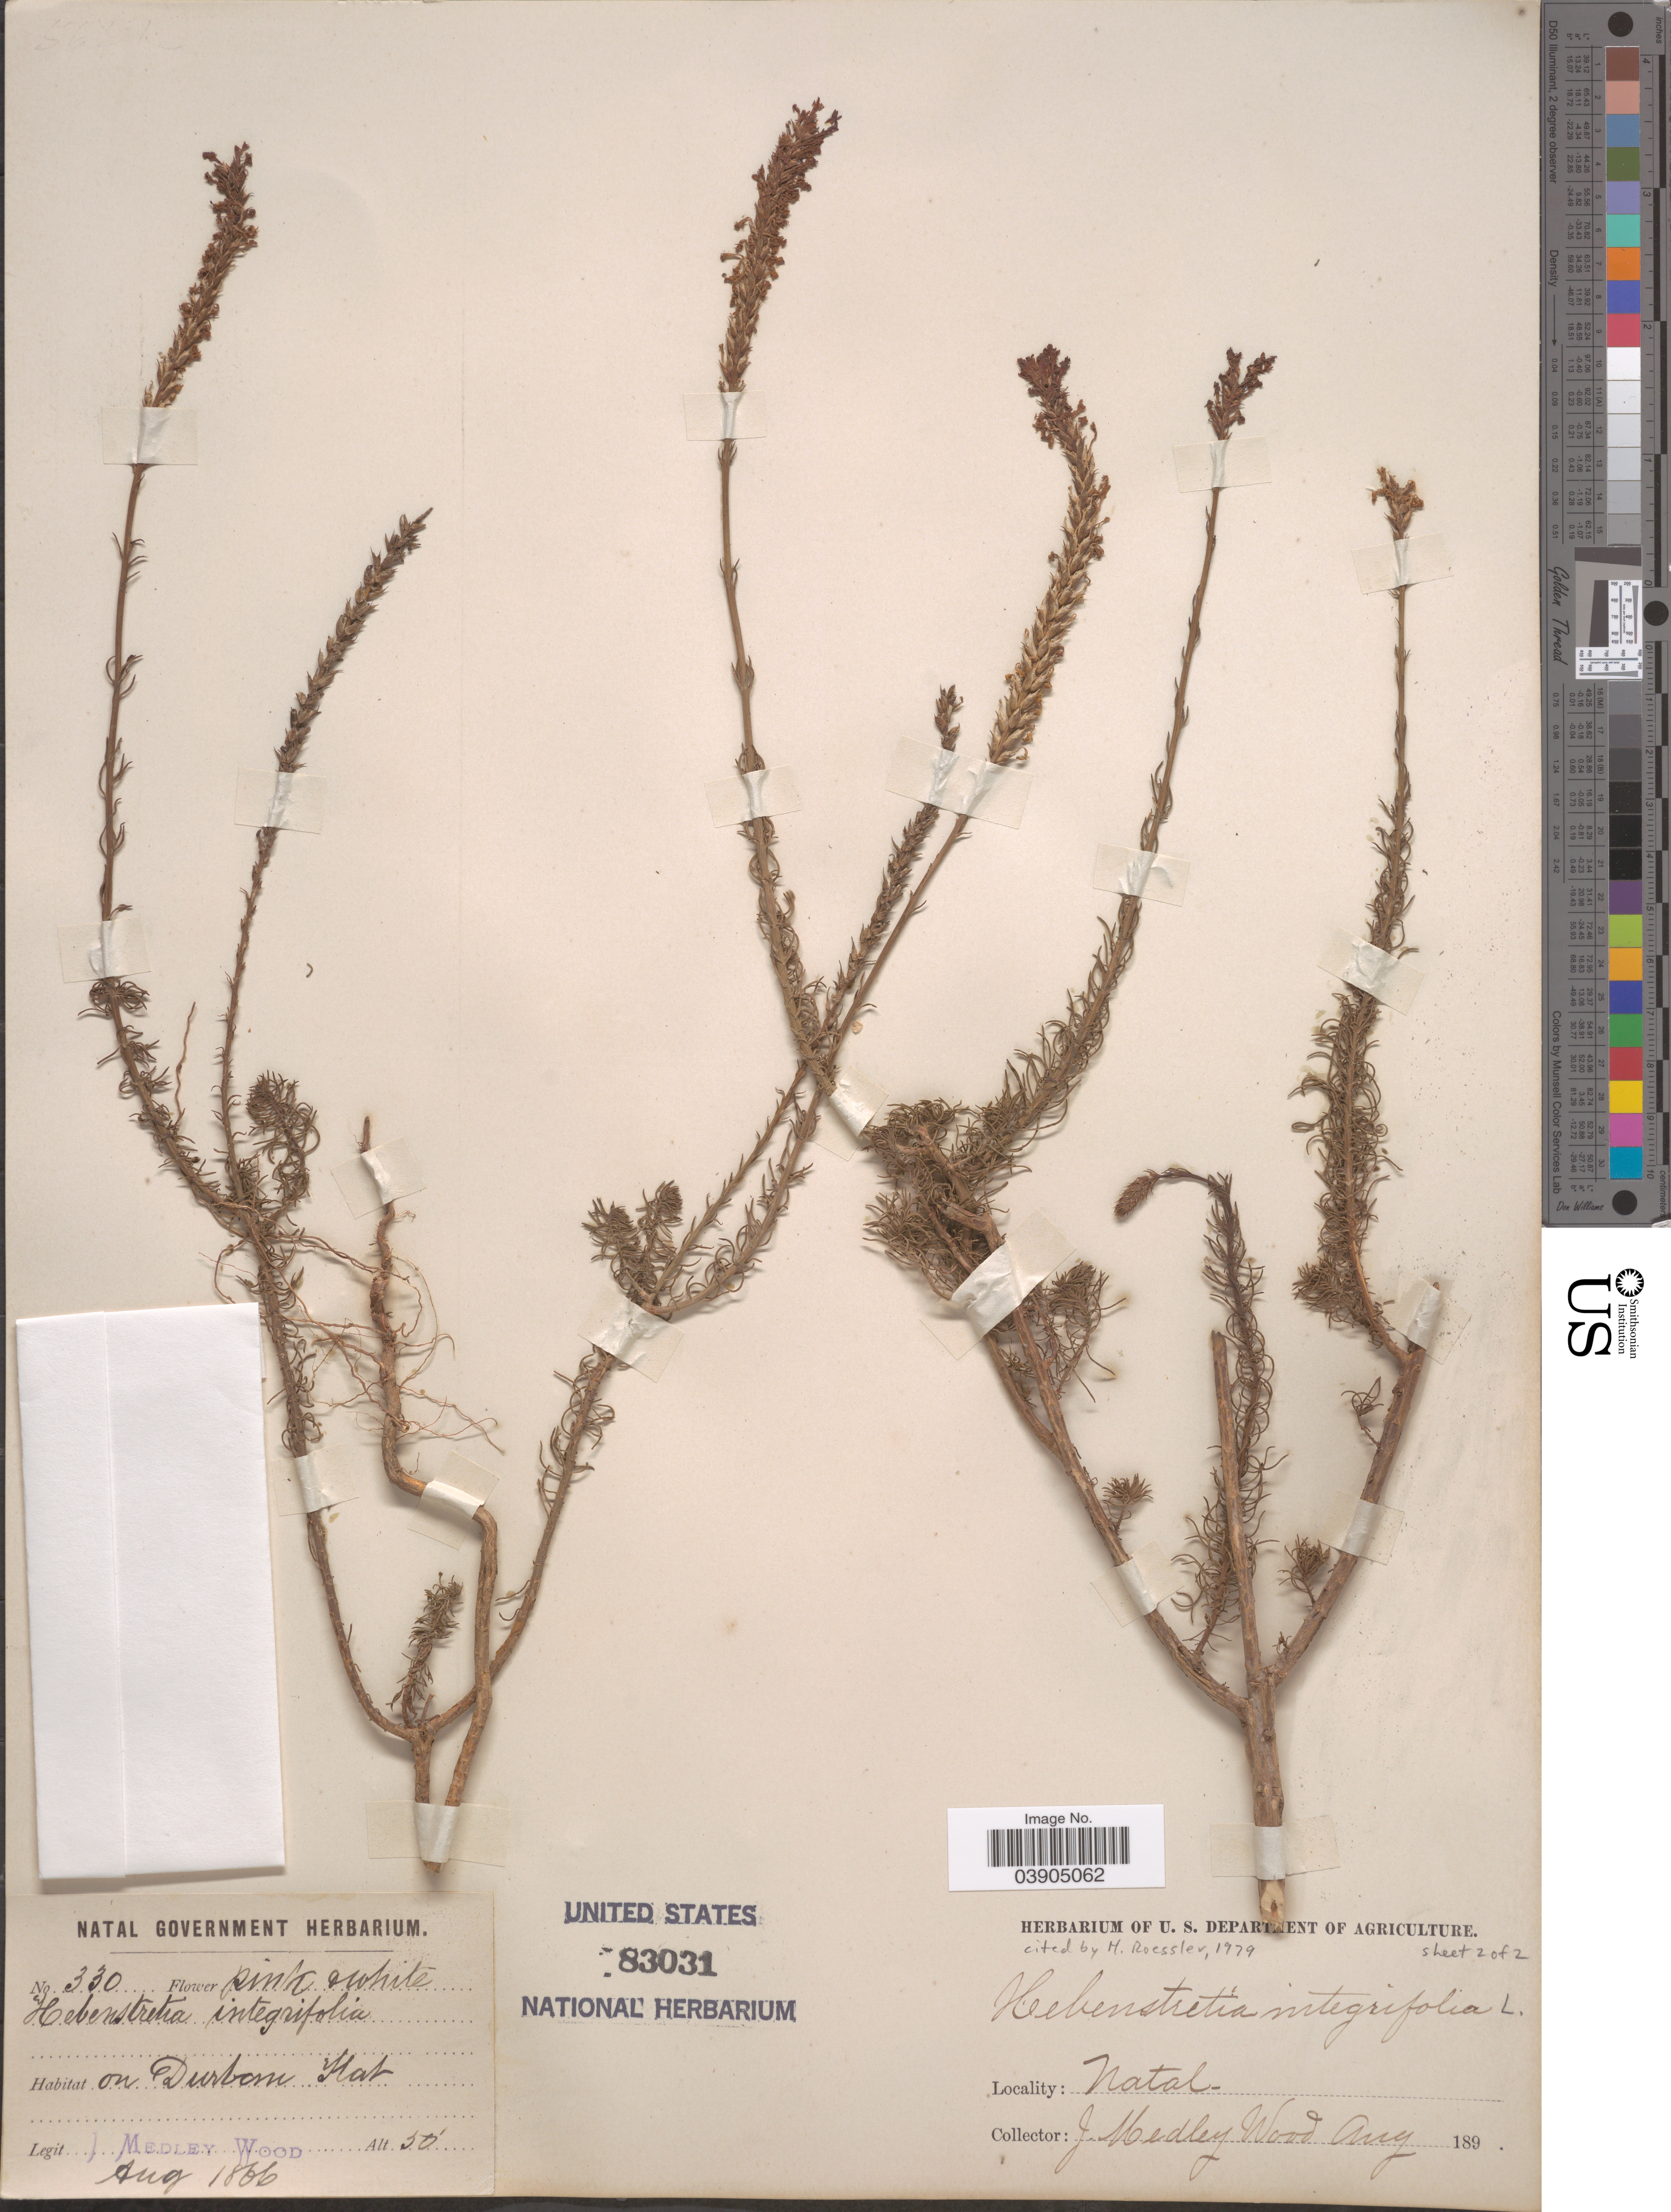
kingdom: Plantae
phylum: Tracheophyta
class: Magnoliopsida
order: Lamiales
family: Scrophulariaceae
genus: Hebenstretia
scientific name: Hebenstretia integrifolia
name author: L.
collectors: J. Medley Wood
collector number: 330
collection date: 1866-08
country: South Africa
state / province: KwaZulu-Natal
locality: On Durban Flat. Natal.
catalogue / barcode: US 83031